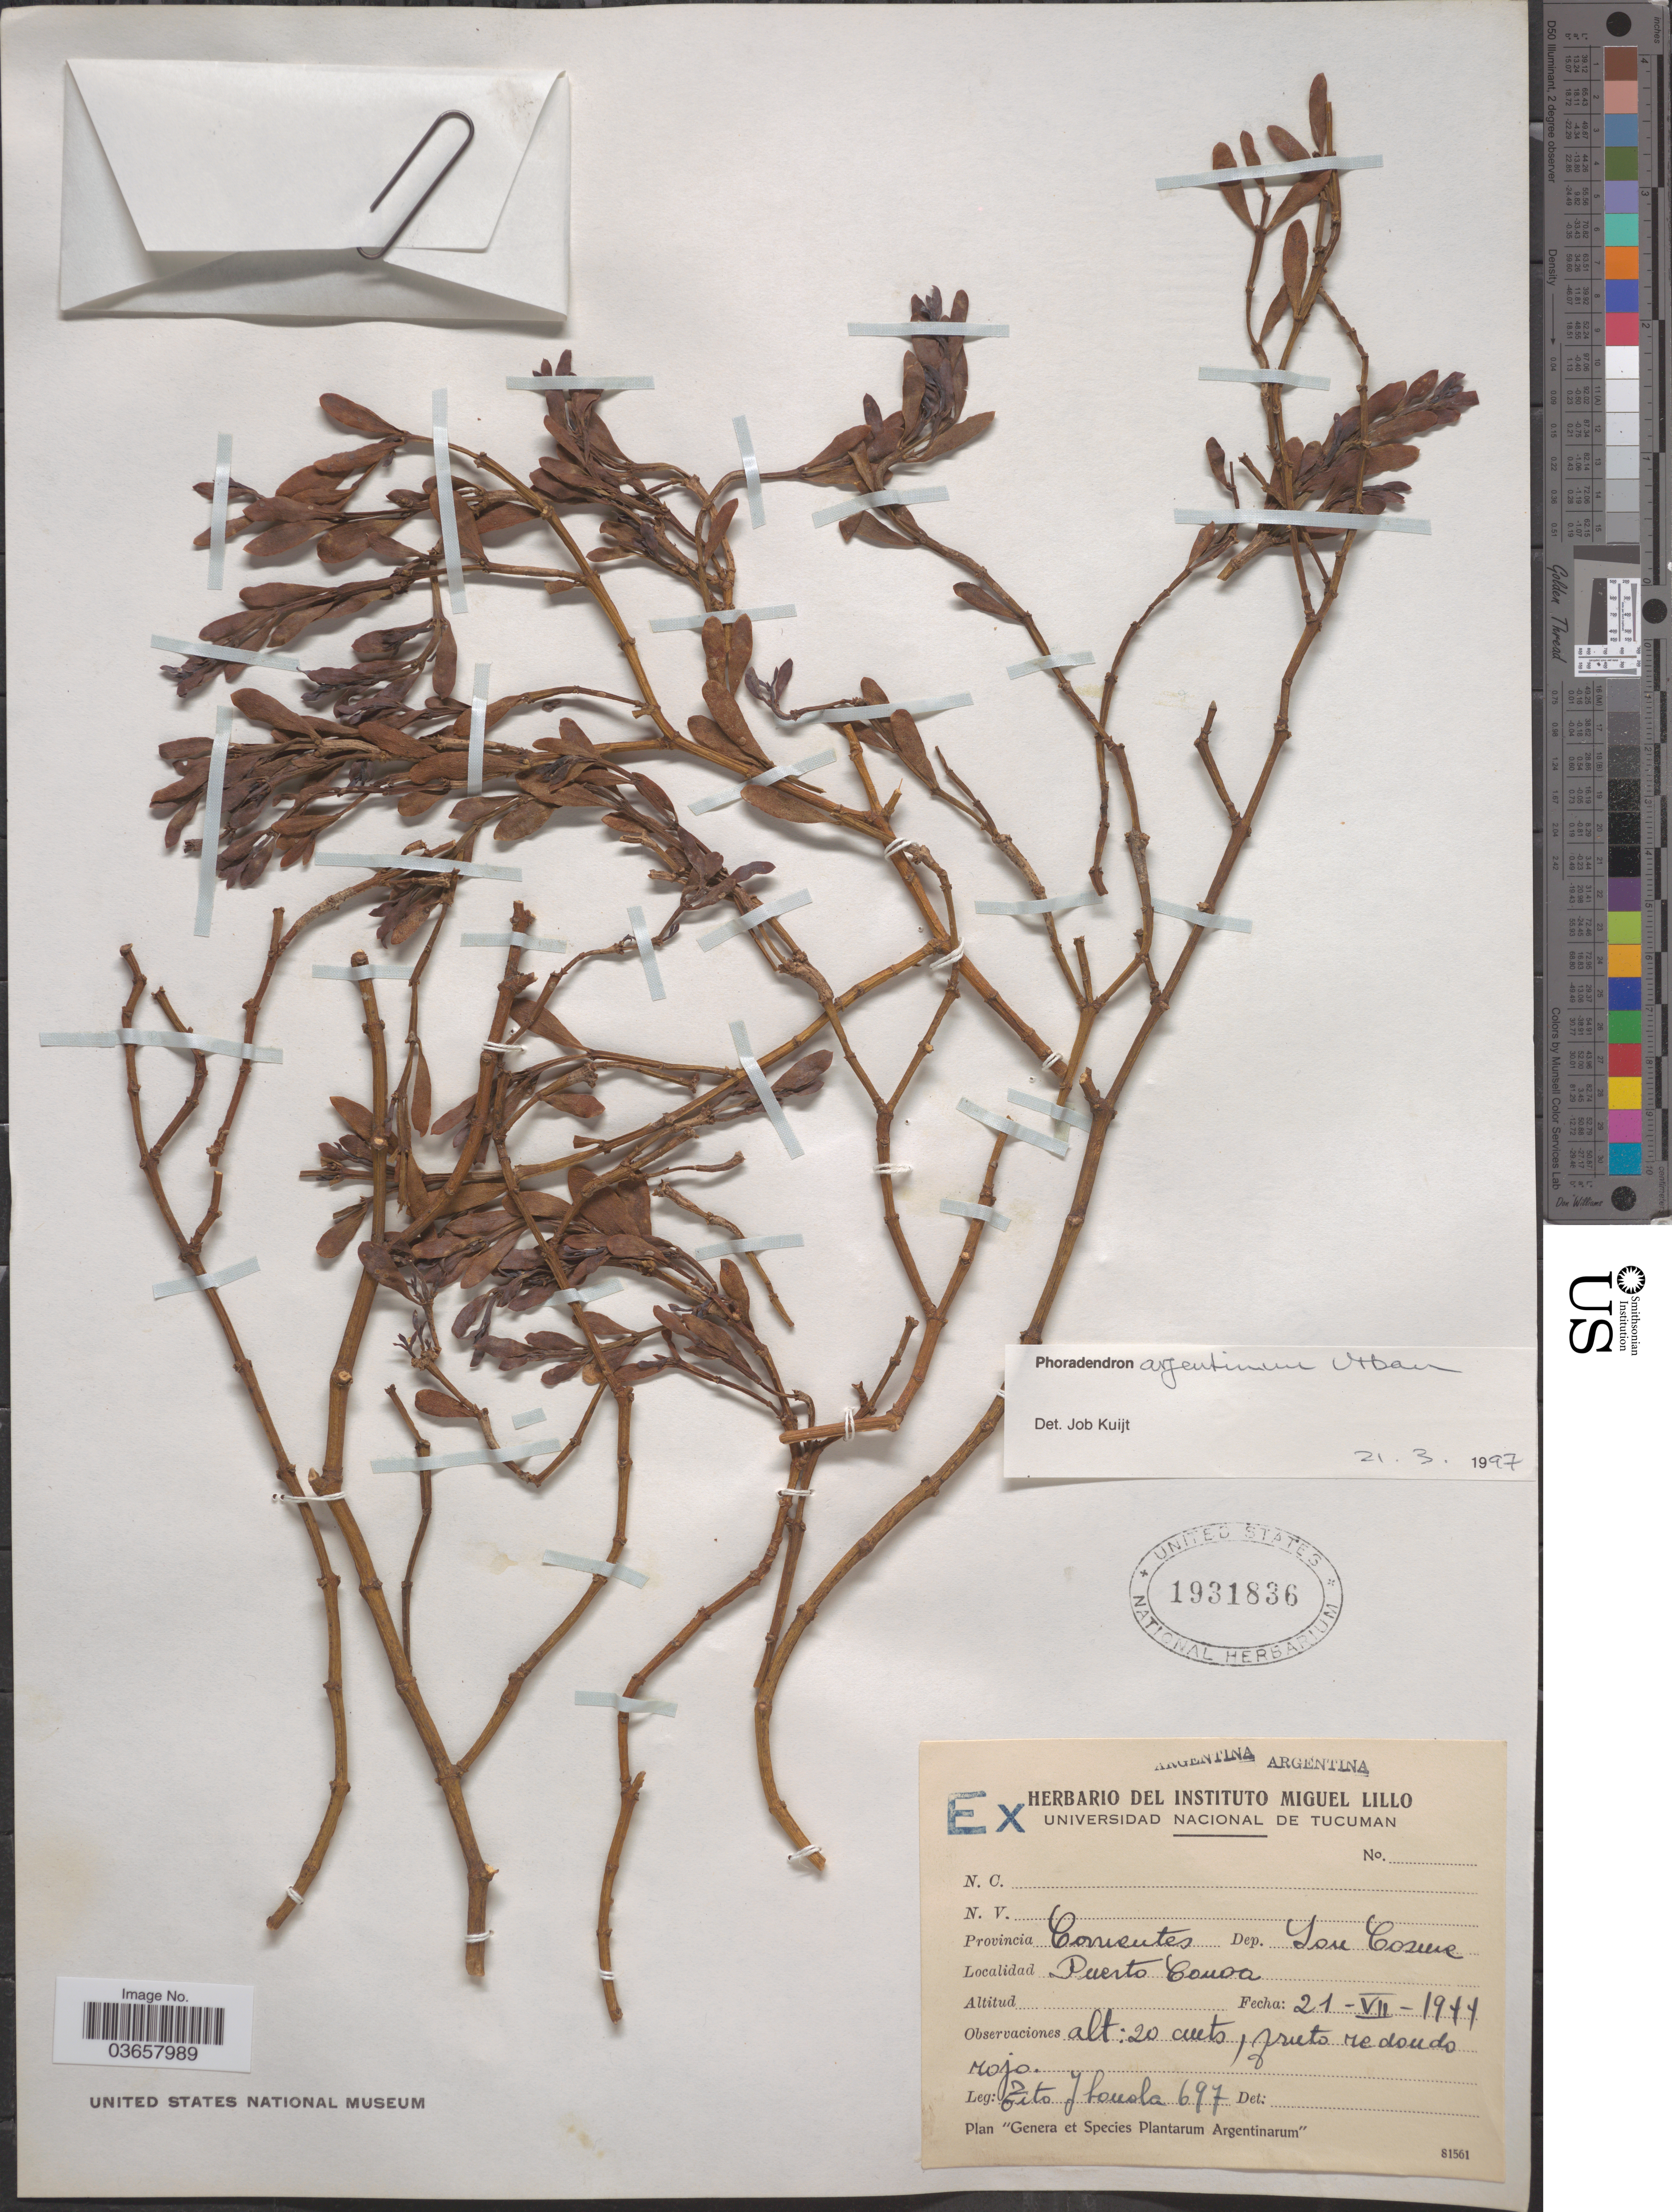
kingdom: Plantae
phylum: Tracheophyta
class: Magnoliopsida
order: Santalales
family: Viscaceae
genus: Phoradendron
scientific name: Phoradendron argentinum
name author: Urb.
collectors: T. Lousla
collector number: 697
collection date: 1944-07-21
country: Argentina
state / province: Corrientes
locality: Dep. San Cosme. Puerto Conoa.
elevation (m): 20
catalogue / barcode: US 1931836